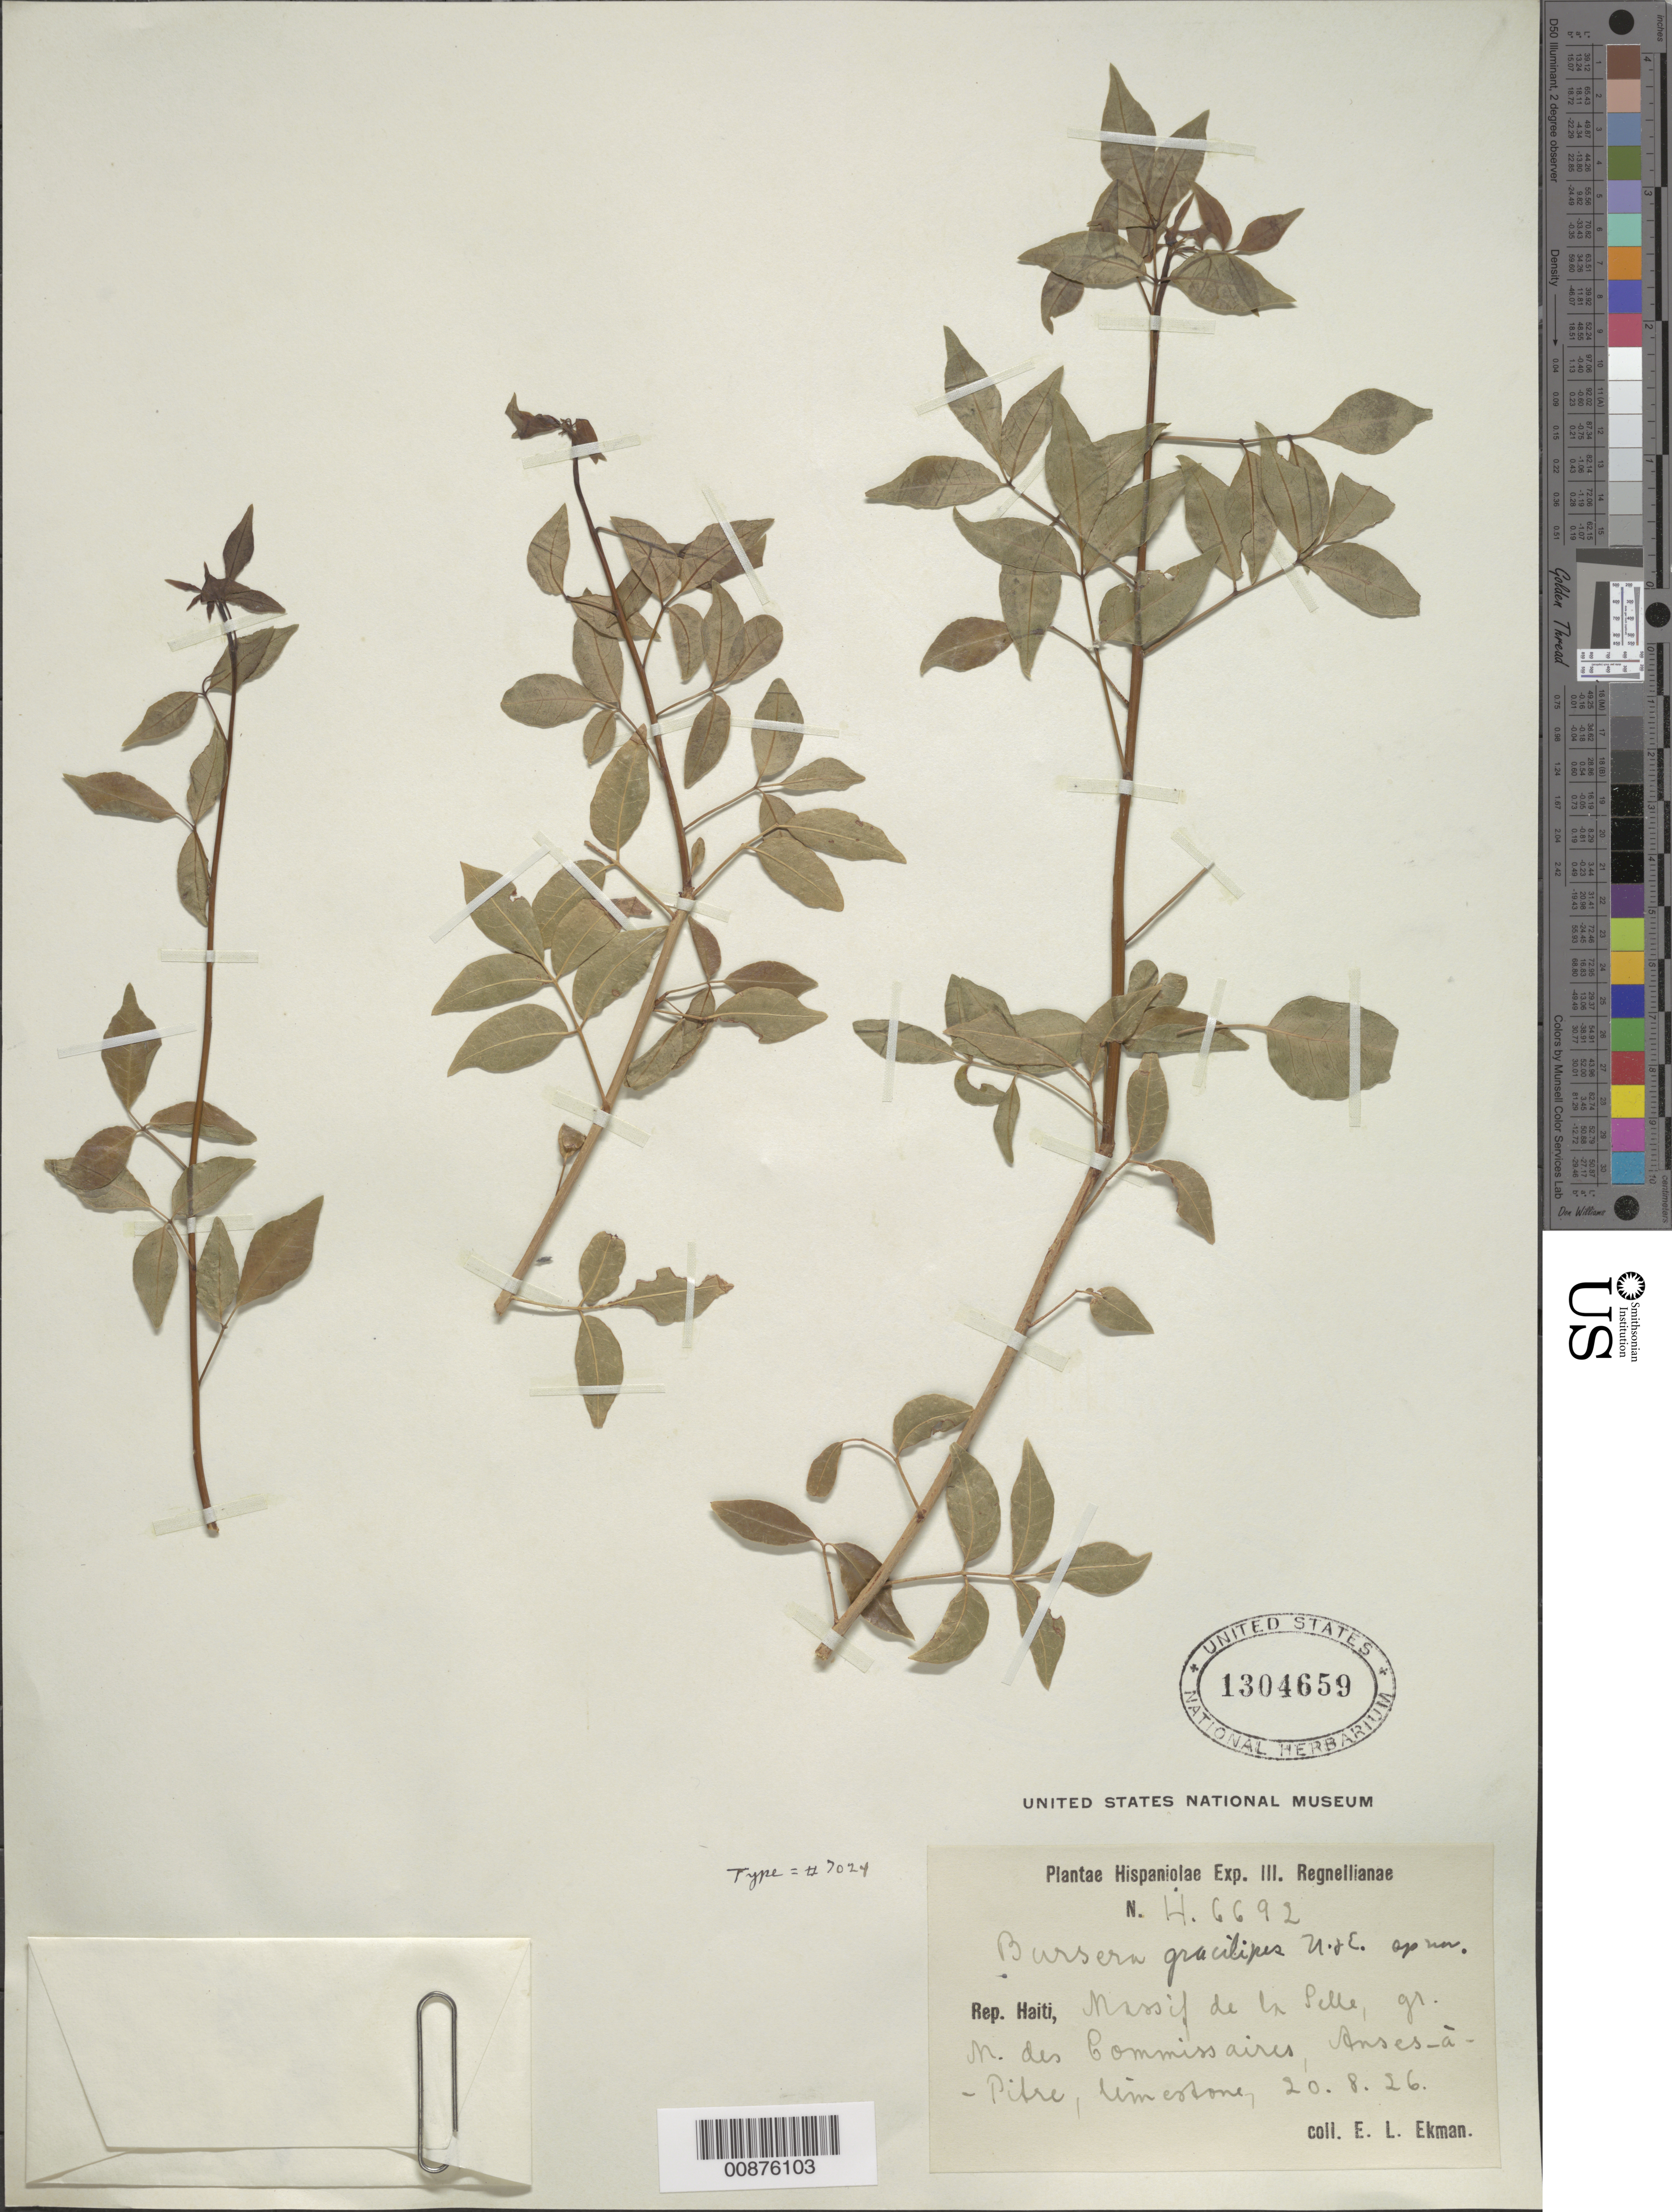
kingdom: Plantae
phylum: Tracheophyta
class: Magnoliopsida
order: Sapindales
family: Burseraceae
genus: Bursera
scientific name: Bursera gracilipes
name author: Urb. & Ekman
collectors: E. L. Ekman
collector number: H 6692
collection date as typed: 20 Aug 1926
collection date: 1926-08-20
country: Haiti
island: Hispaniola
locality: Massif de la Selle, Gr. Morne des Commissaires, Anse à Pitre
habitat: Limestone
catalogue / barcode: US 1304659